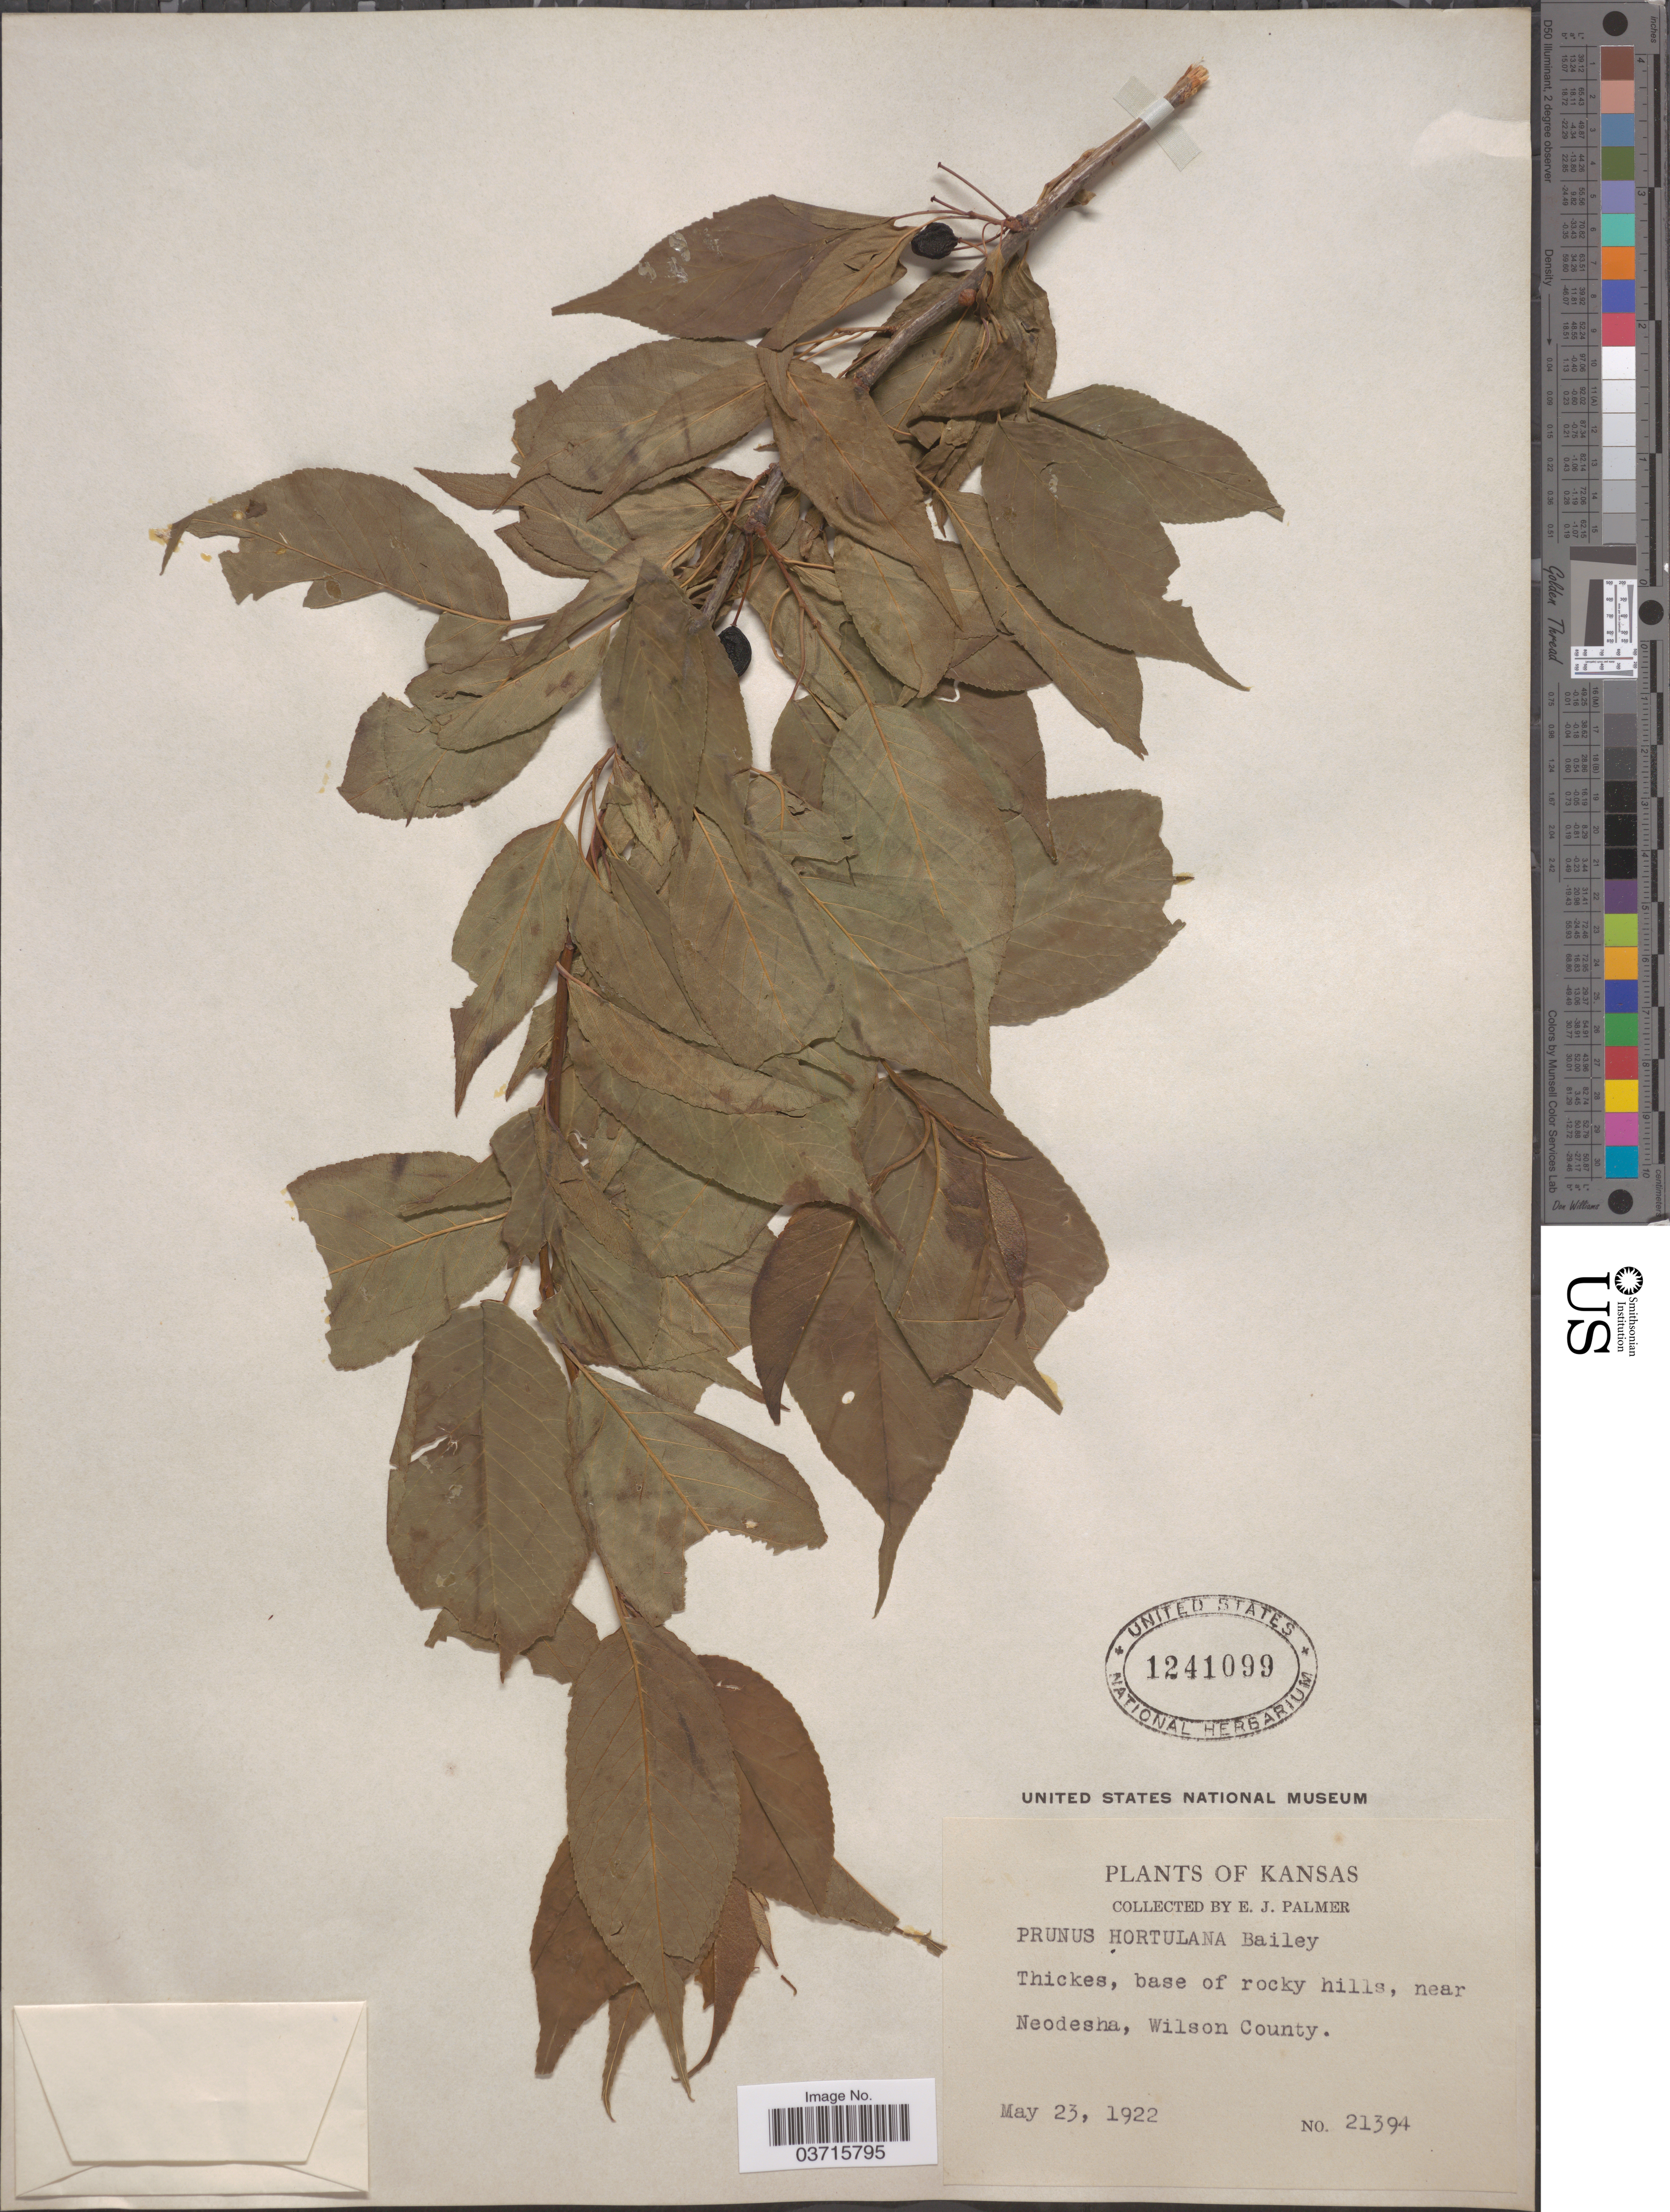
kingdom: Plantae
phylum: Tracheophyta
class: Magnoliopsida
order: Rosales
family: Rosaceae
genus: Prunus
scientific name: Prunus hortulana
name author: L.H. Bailey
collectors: E. J. Palmer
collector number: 21394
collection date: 1922-05-23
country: United States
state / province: Kansas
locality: Thickes, base of rocky hills, near Neodesha, Wilson County.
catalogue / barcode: US 1241099